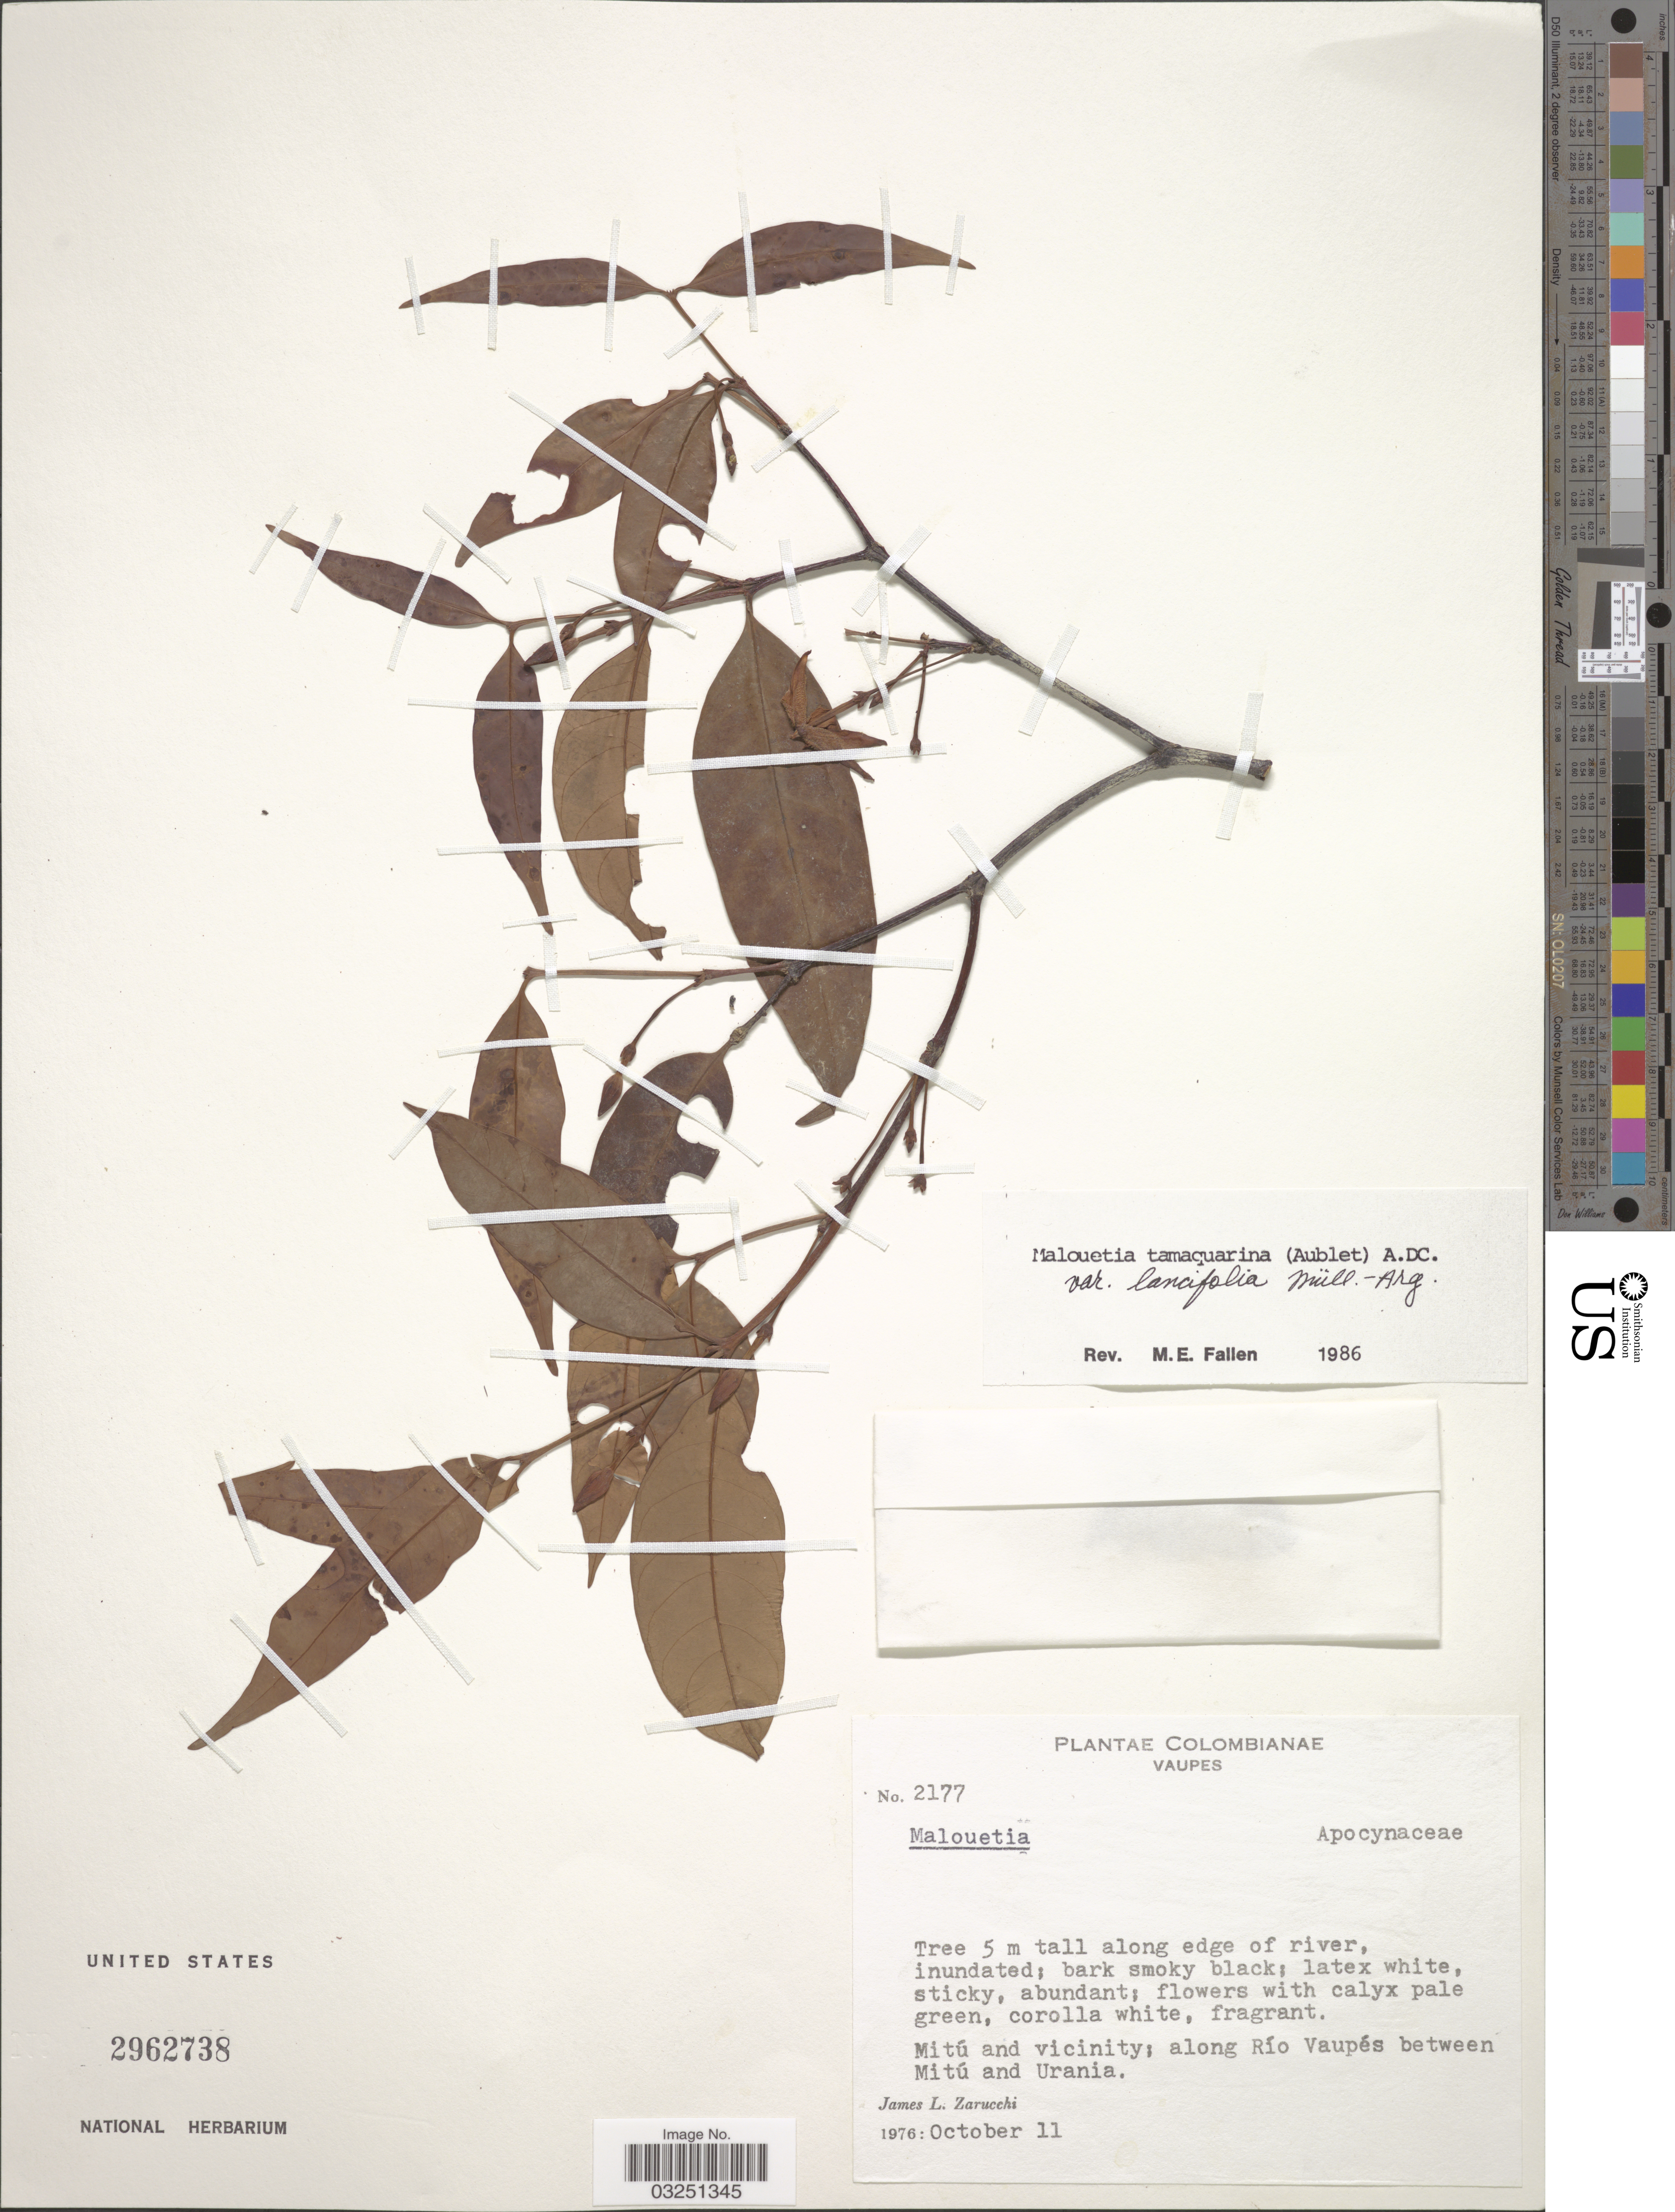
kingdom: Plantae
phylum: Tracheophyta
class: Magnoliopsida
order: Gentianales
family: Apocynaceae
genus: Malouetia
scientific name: Malouetia tamaquarina var. lancifolia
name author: Müll. Arg.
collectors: J. L. Zarucchi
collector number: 2177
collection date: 1976-10-11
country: Colombia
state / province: Vaupés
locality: Mitú and vicinity; along Río Vaupés between Mitú and Urania.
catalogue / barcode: US 2962738